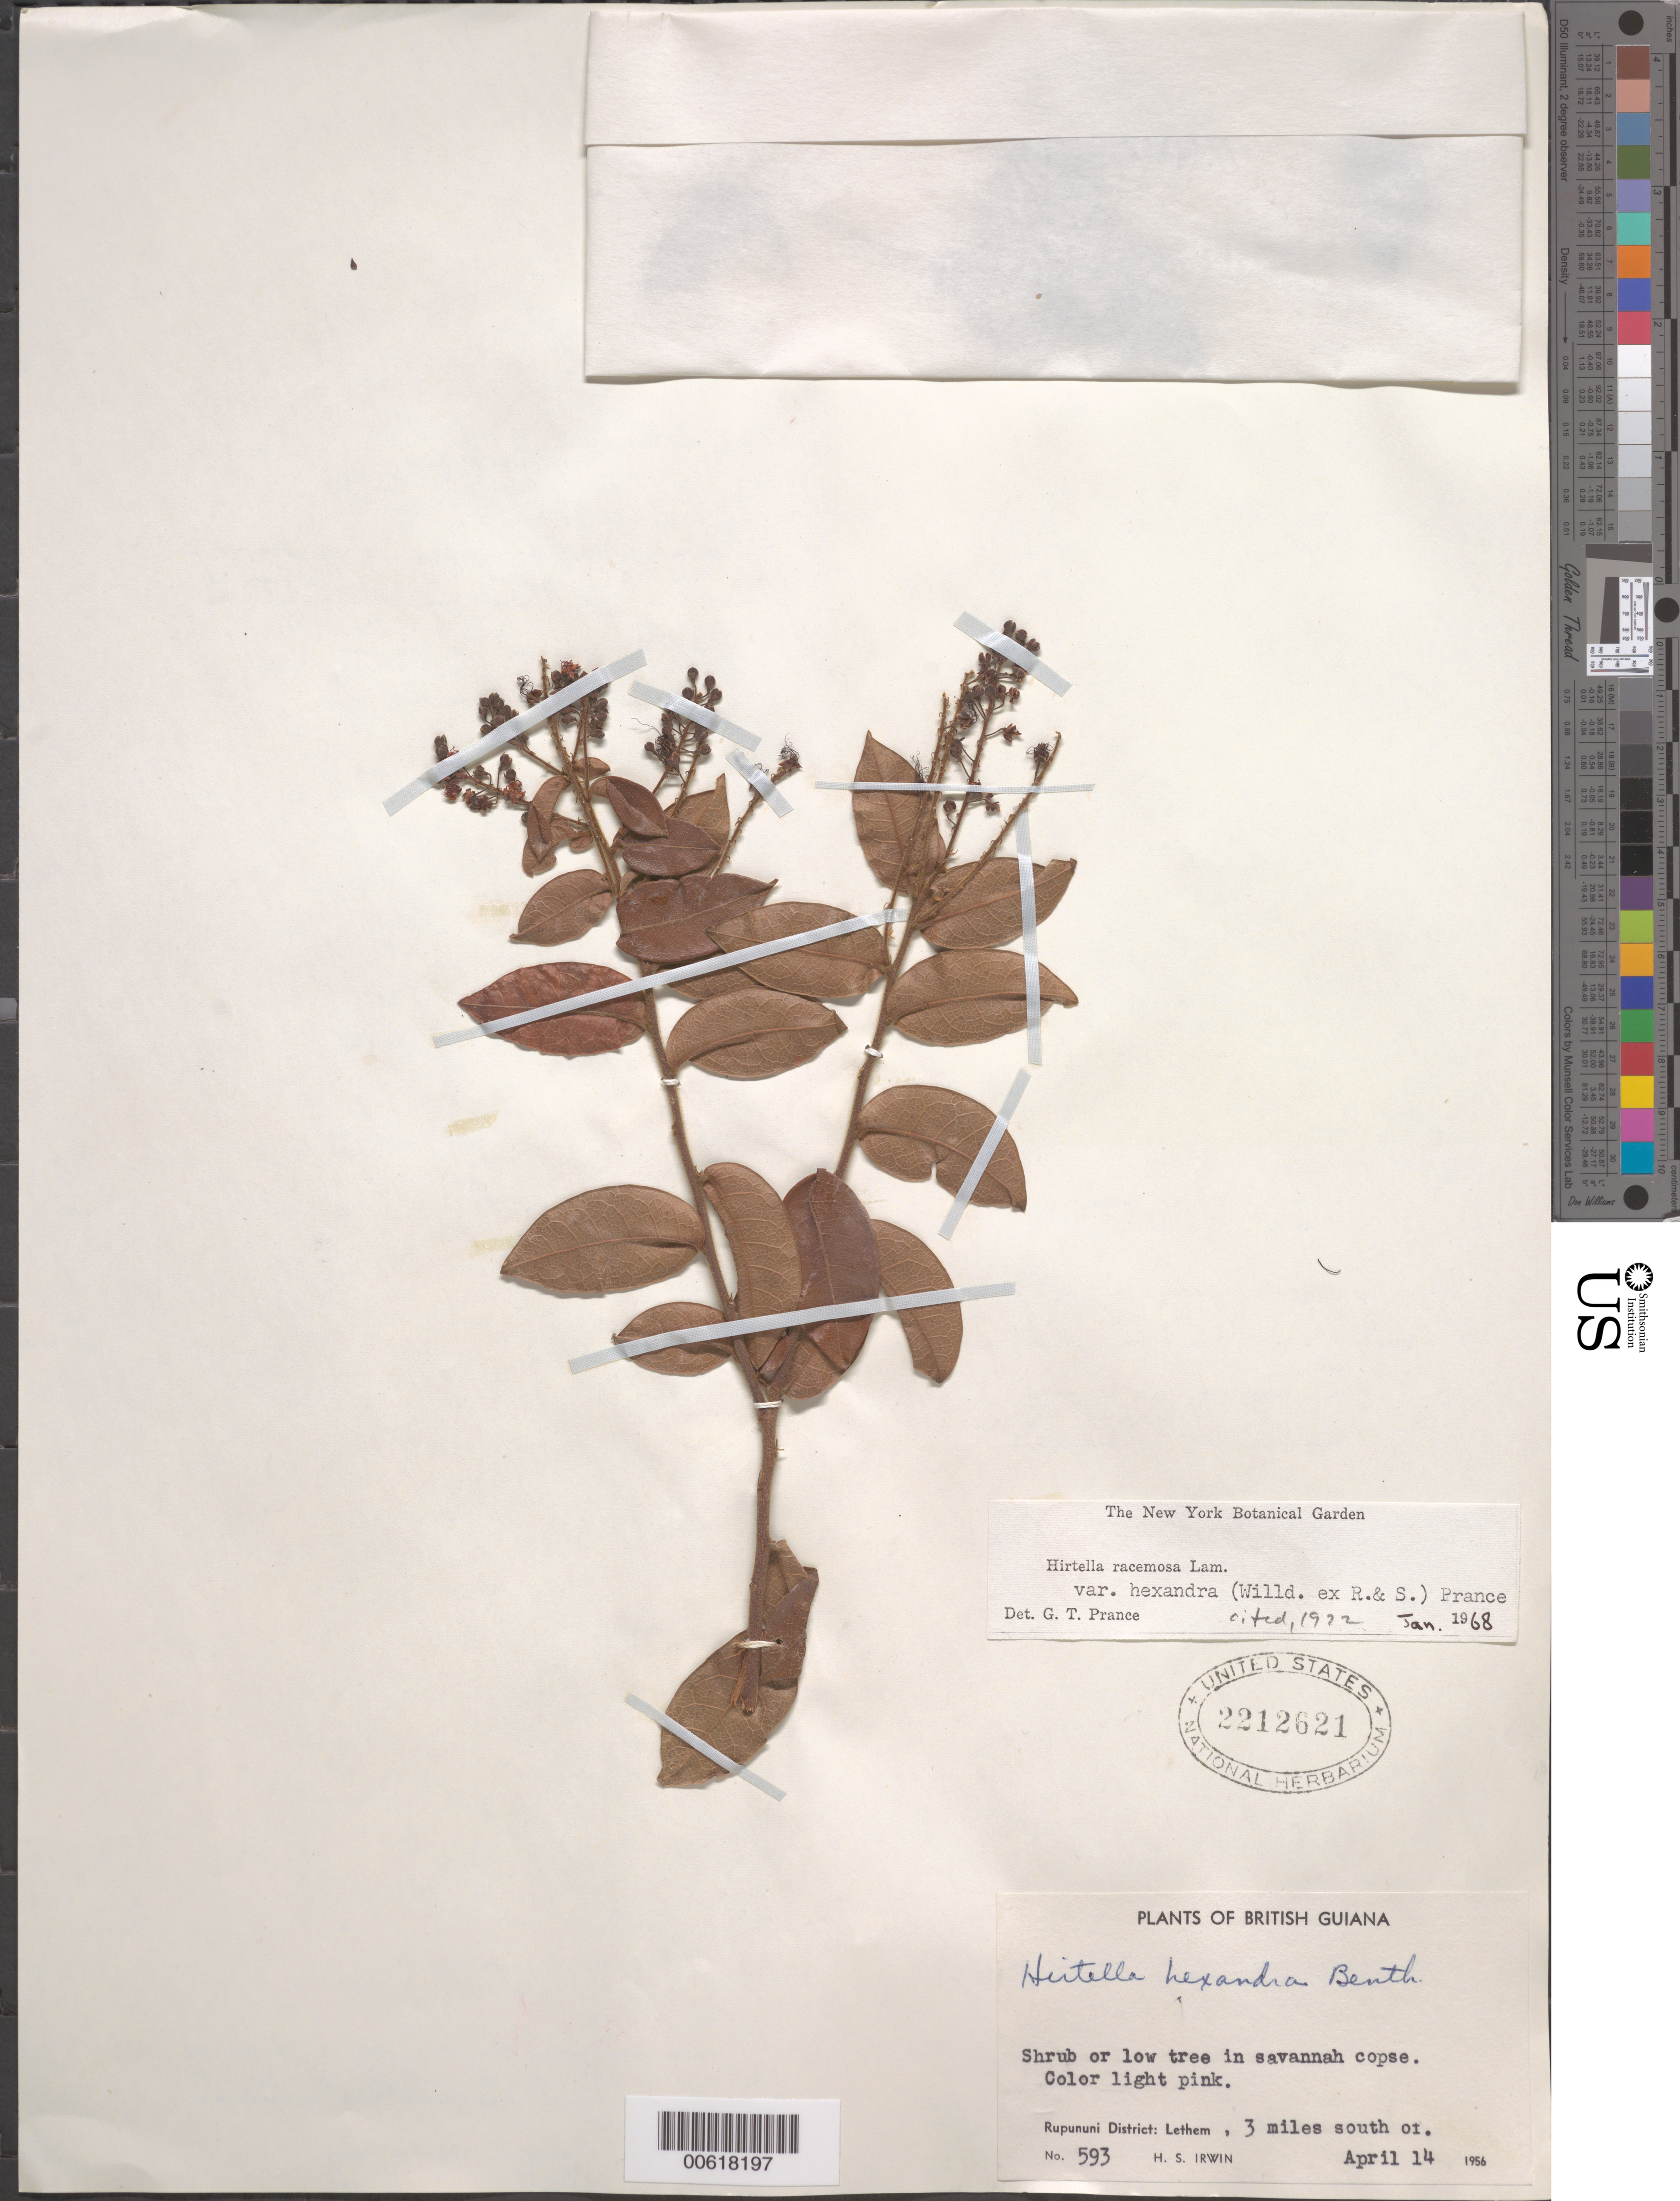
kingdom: Plantae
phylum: Tracheophyta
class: Magnoliopsida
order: Malpighiales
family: Chrysobalanaceae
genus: Hirtella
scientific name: Hirtella racemosa var. hexandra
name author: (Willd. ex Roem. & Schult.) Prance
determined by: Prance, G. T.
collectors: H. Irwin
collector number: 593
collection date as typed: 14-Apr-56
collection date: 1956-04-14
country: Guyana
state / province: U. Takutu-U. Essequibo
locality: Rupununi Dist., 3 mi. S of Lethem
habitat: Savanna edge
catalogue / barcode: US 2212621